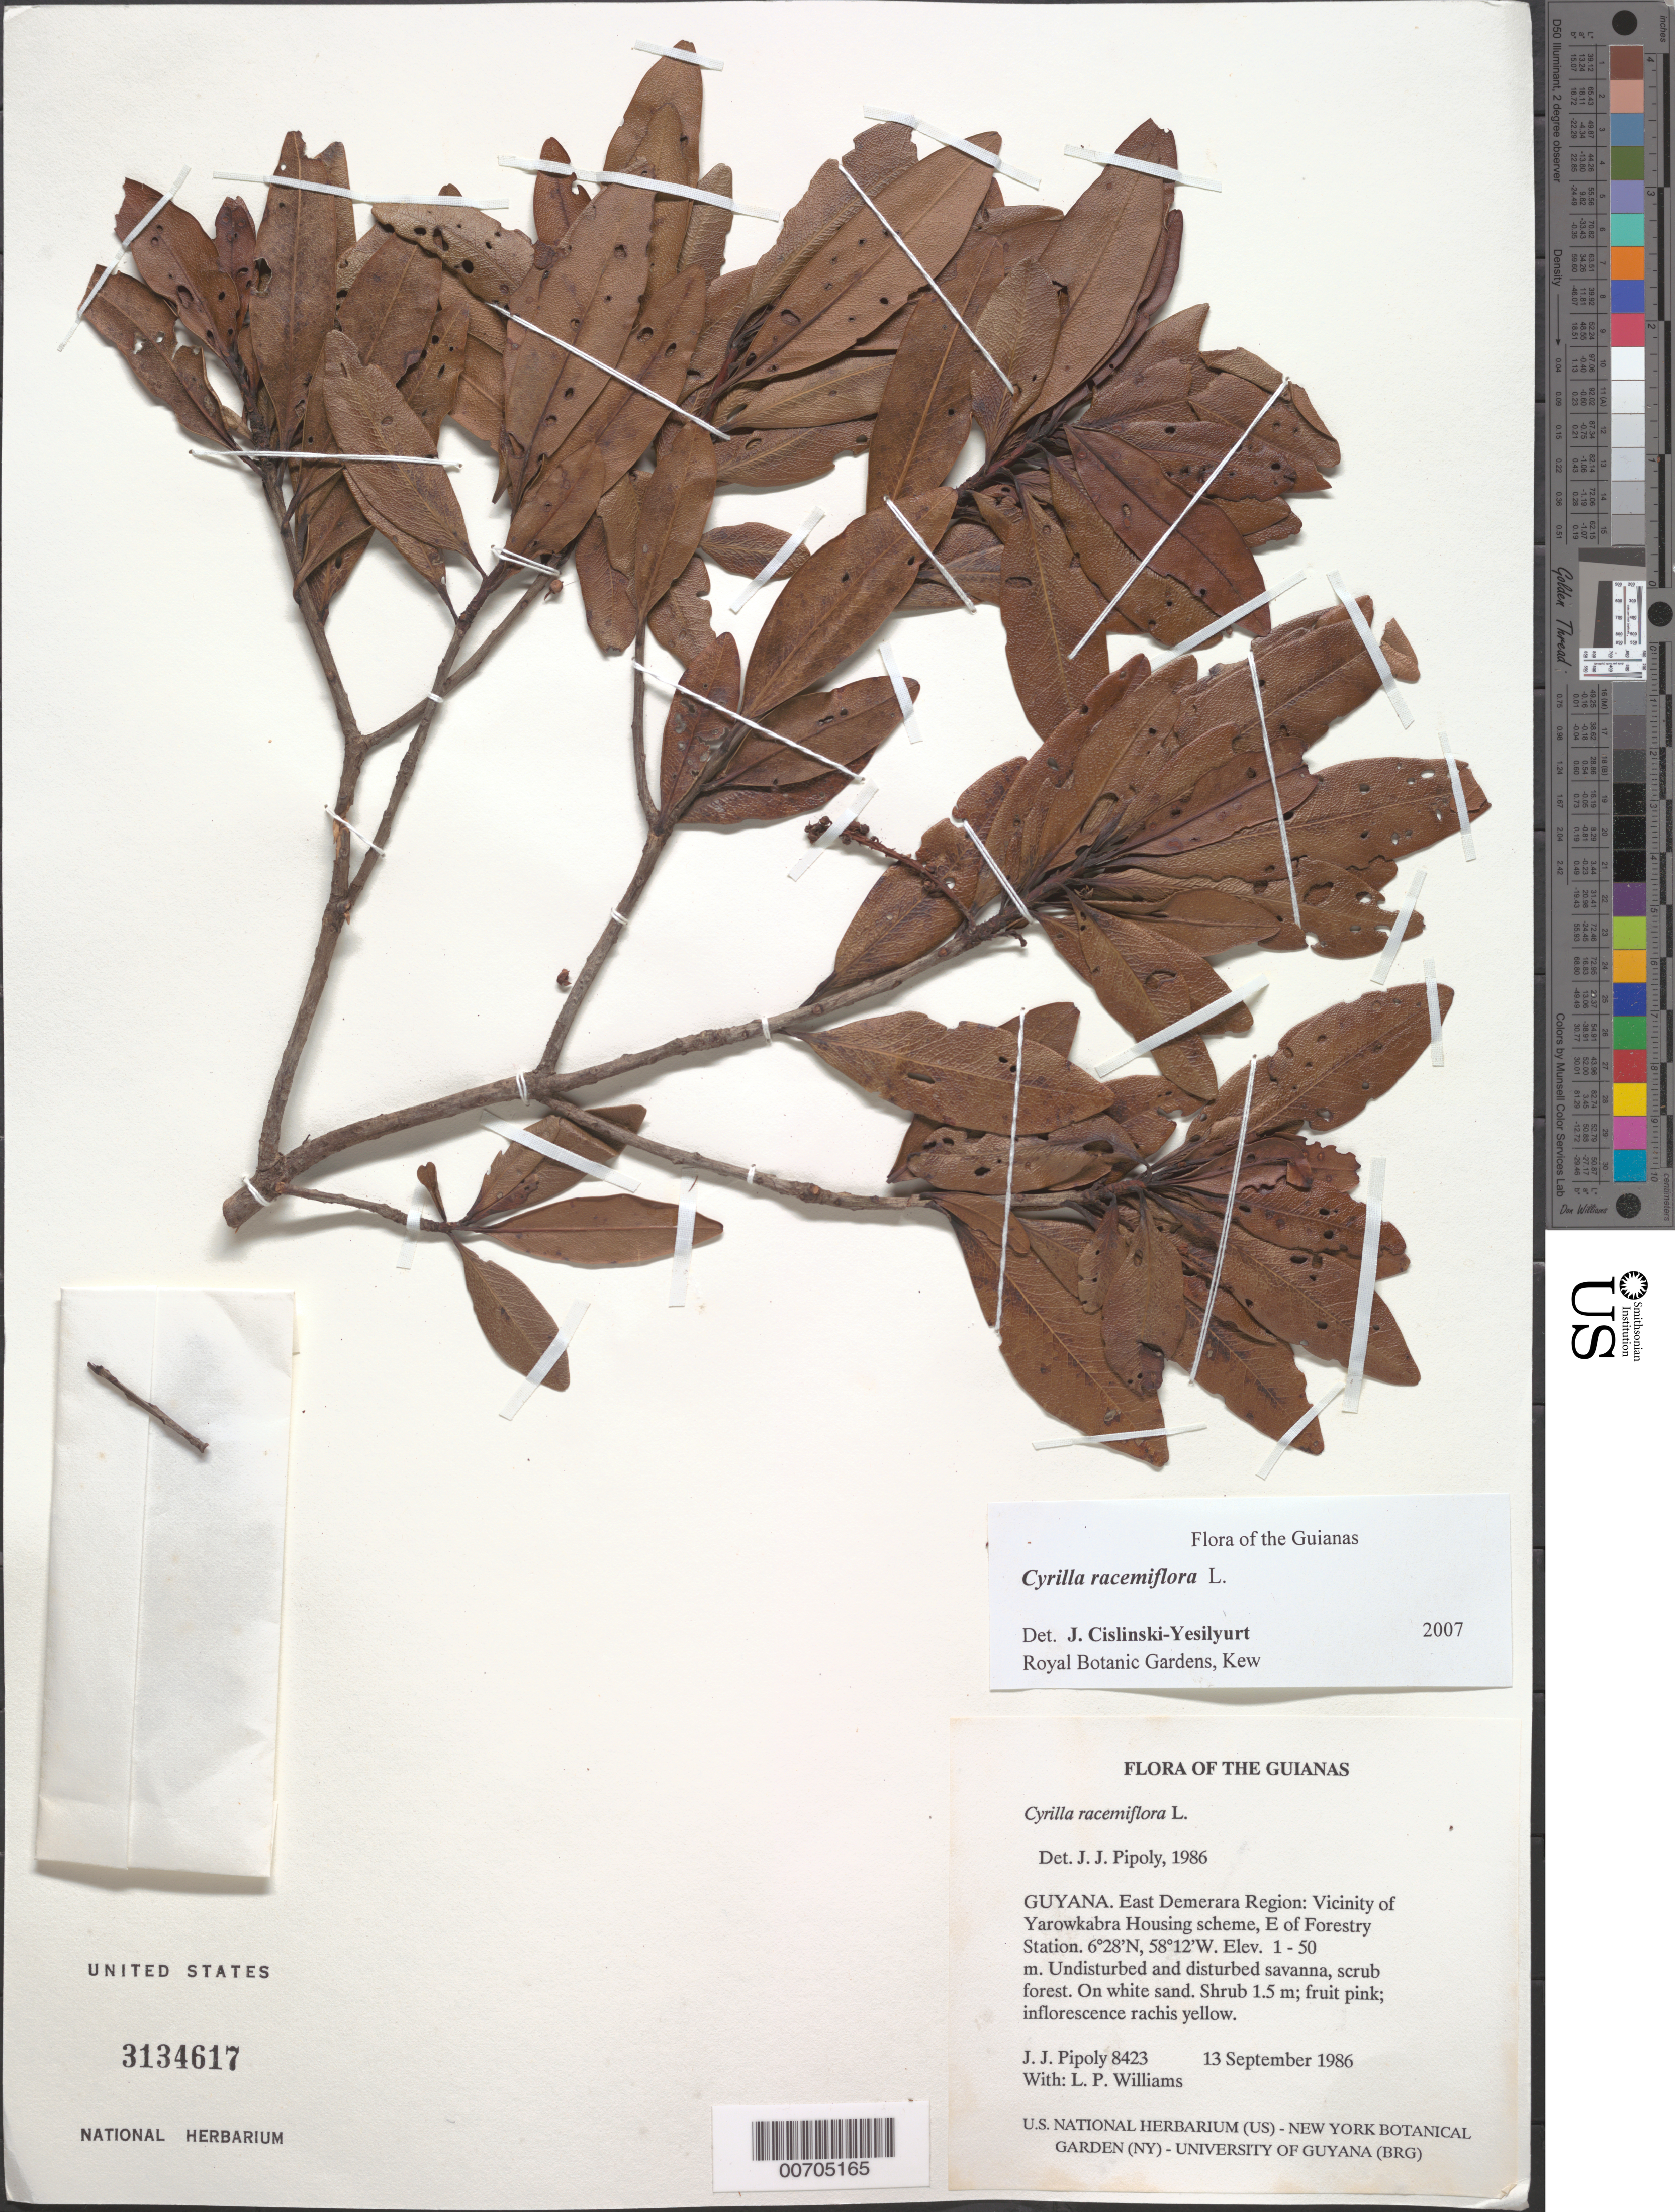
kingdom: Plantae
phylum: Tracheophyta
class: Magnoliopsida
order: Ericales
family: Cyrillaceae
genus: Cyrilla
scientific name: Cyrilla racemiflora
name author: L.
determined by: Yesilyurt, J. C.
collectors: J. J. Pipoly & L. P. Williams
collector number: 8423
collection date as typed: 13 September 1986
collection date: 1986-09-13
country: Guyana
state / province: Demerara-Mahaica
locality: Vicinity of Yarowkabra Housing scheme, E of Forestry Station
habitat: Undisturbed and disturbed savanna, scrub forest. On white sand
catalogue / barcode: US 3134617